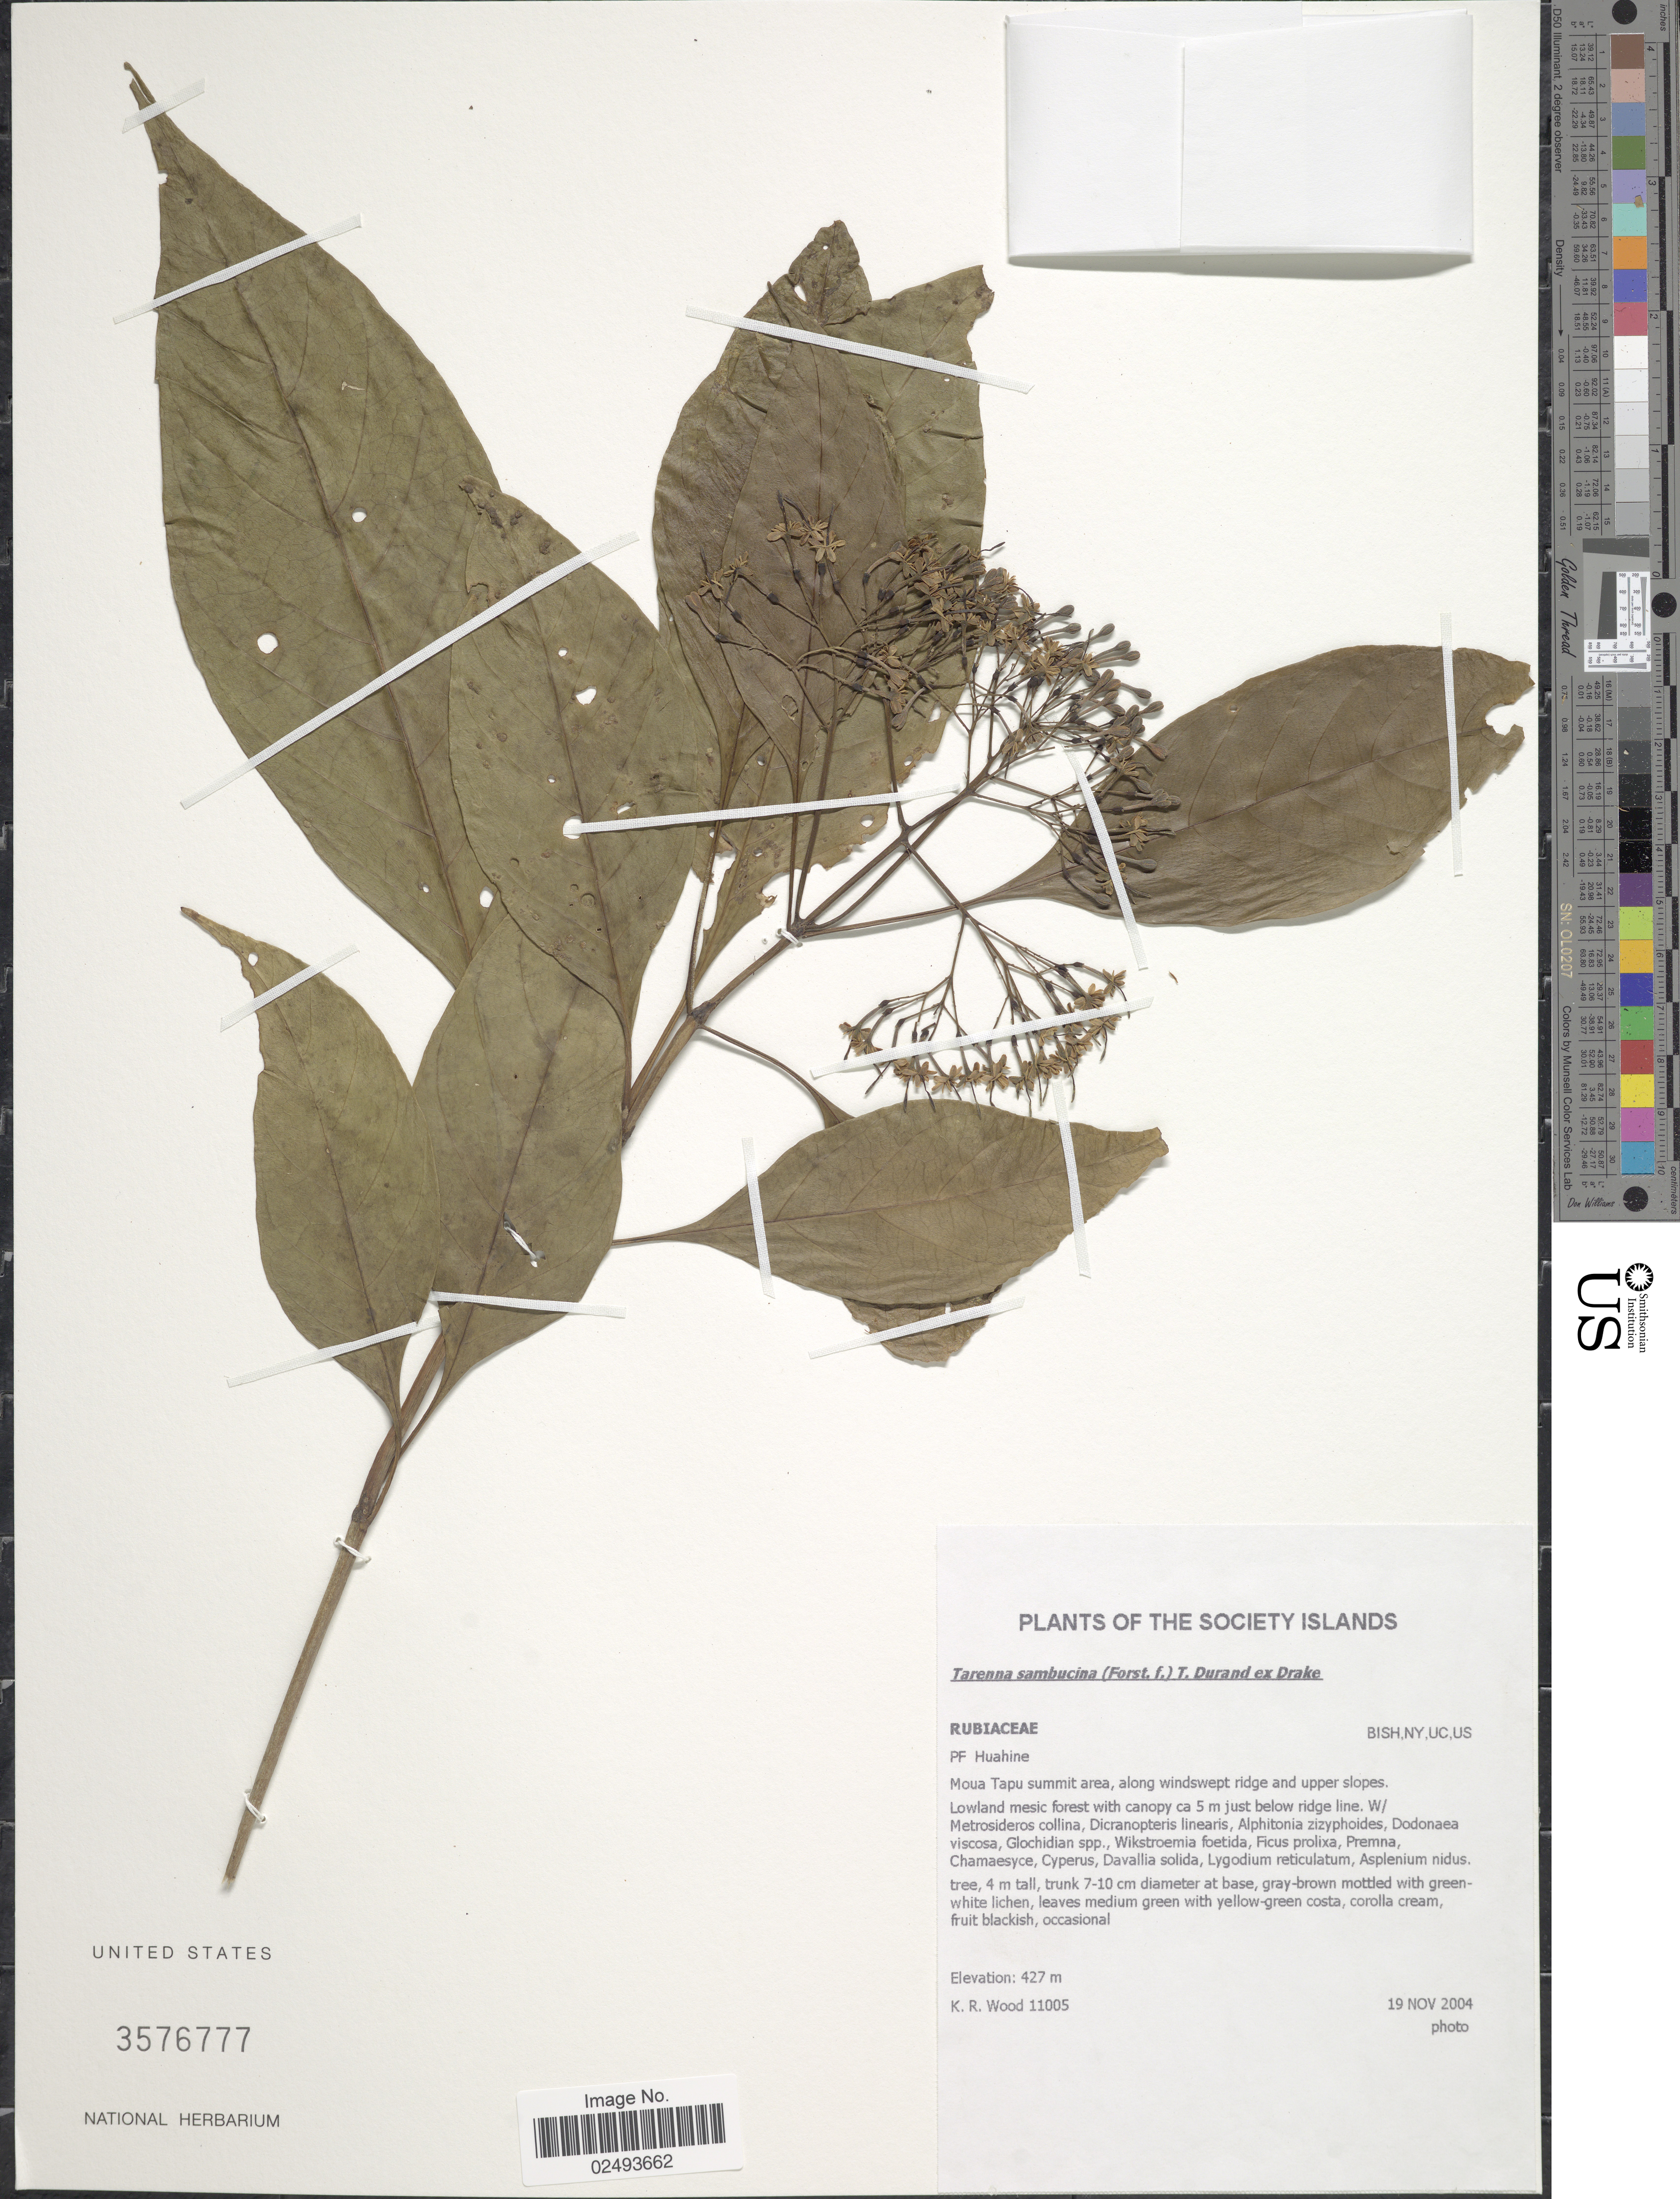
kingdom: Plantae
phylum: Tracheophyta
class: Magnoliopsida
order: Gentianales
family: Rubiaceae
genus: Tarenna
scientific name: Tarenna sambucina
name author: (G. Forst.) Drake ex Durand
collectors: K. R. Wood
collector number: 11005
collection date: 2004-11-19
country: French Polynesia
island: Huahine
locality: The Society Islands, PF Huahine, Moua Tapu summit area, along windswept ridge and upper slopes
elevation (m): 427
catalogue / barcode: US 3576777